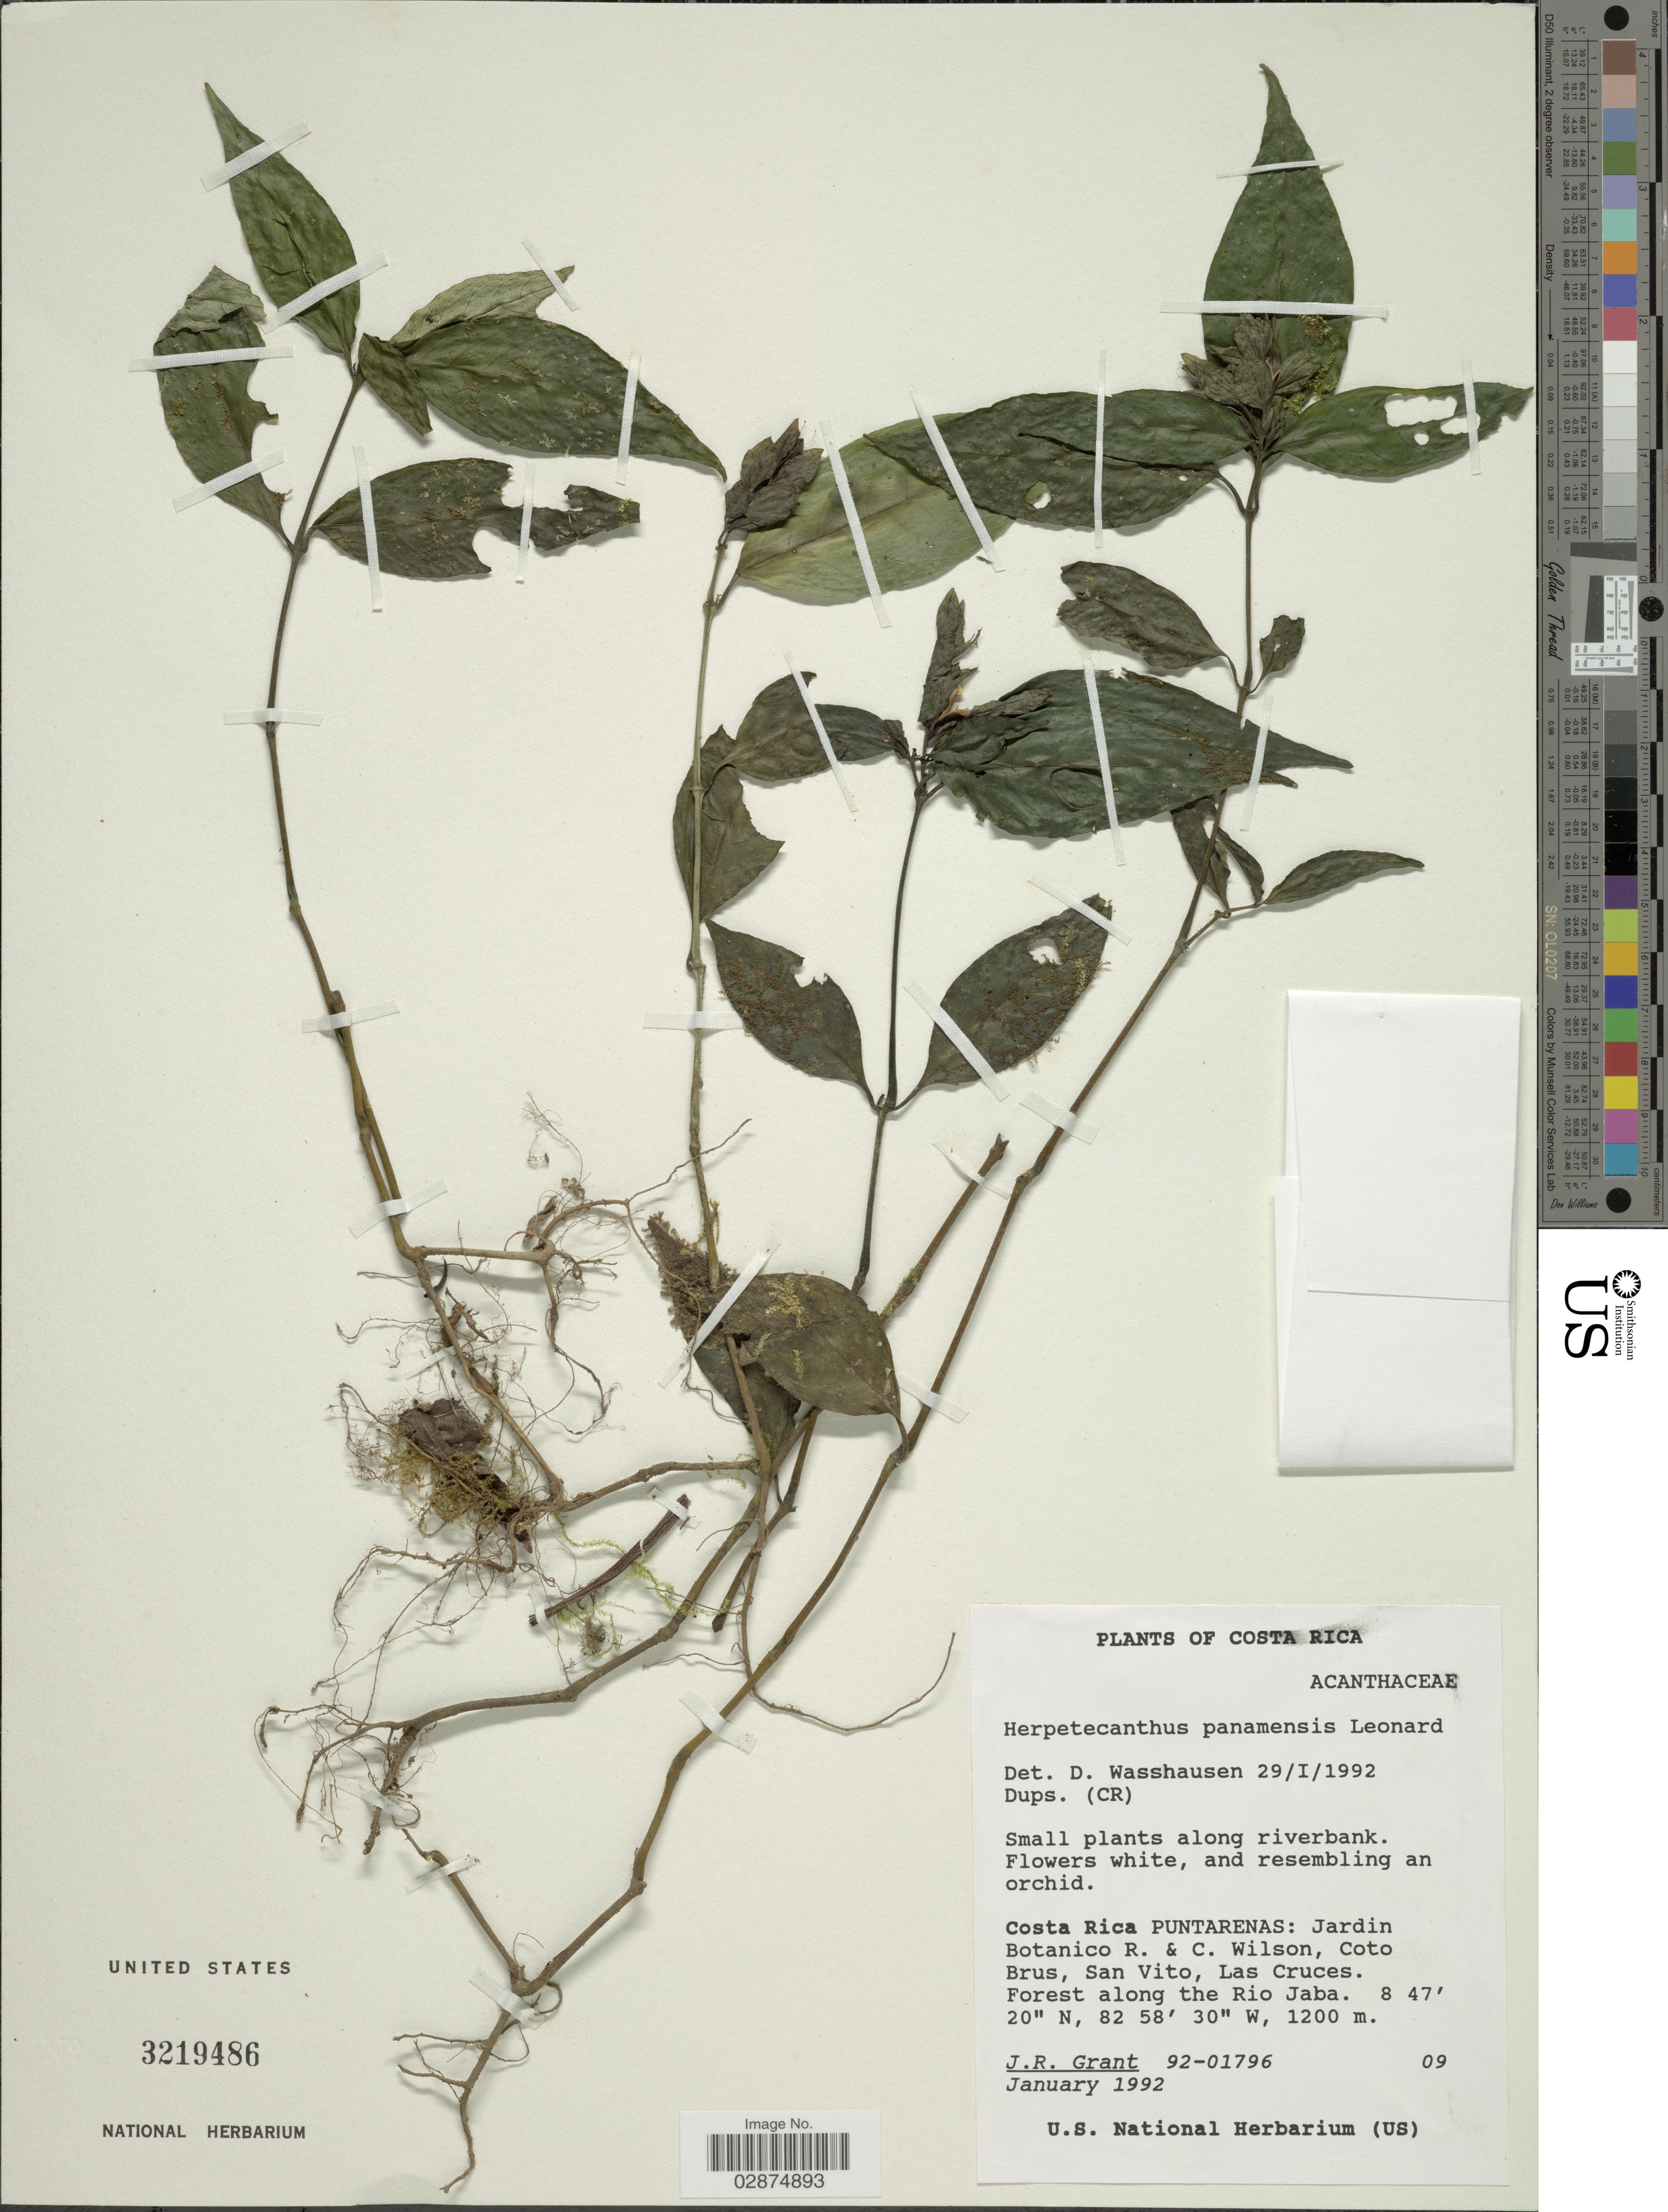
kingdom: Plantae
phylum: Tracheophyta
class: Magnoliopsida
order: Lamiales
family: Acanthaceae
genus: Herpetacanthus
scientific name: Herpetacanthus panamensis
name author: Leonard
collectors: J. Grant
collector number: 92-01796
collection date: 1992-01-09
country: Costa Rica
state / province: Puntarenas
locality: Jardin Botanico R. & C. Wilson, Coto Brus, San Vito, Las Cruces. Forest along the Rio Jaba.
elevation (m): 1200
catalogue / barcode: US 3219486